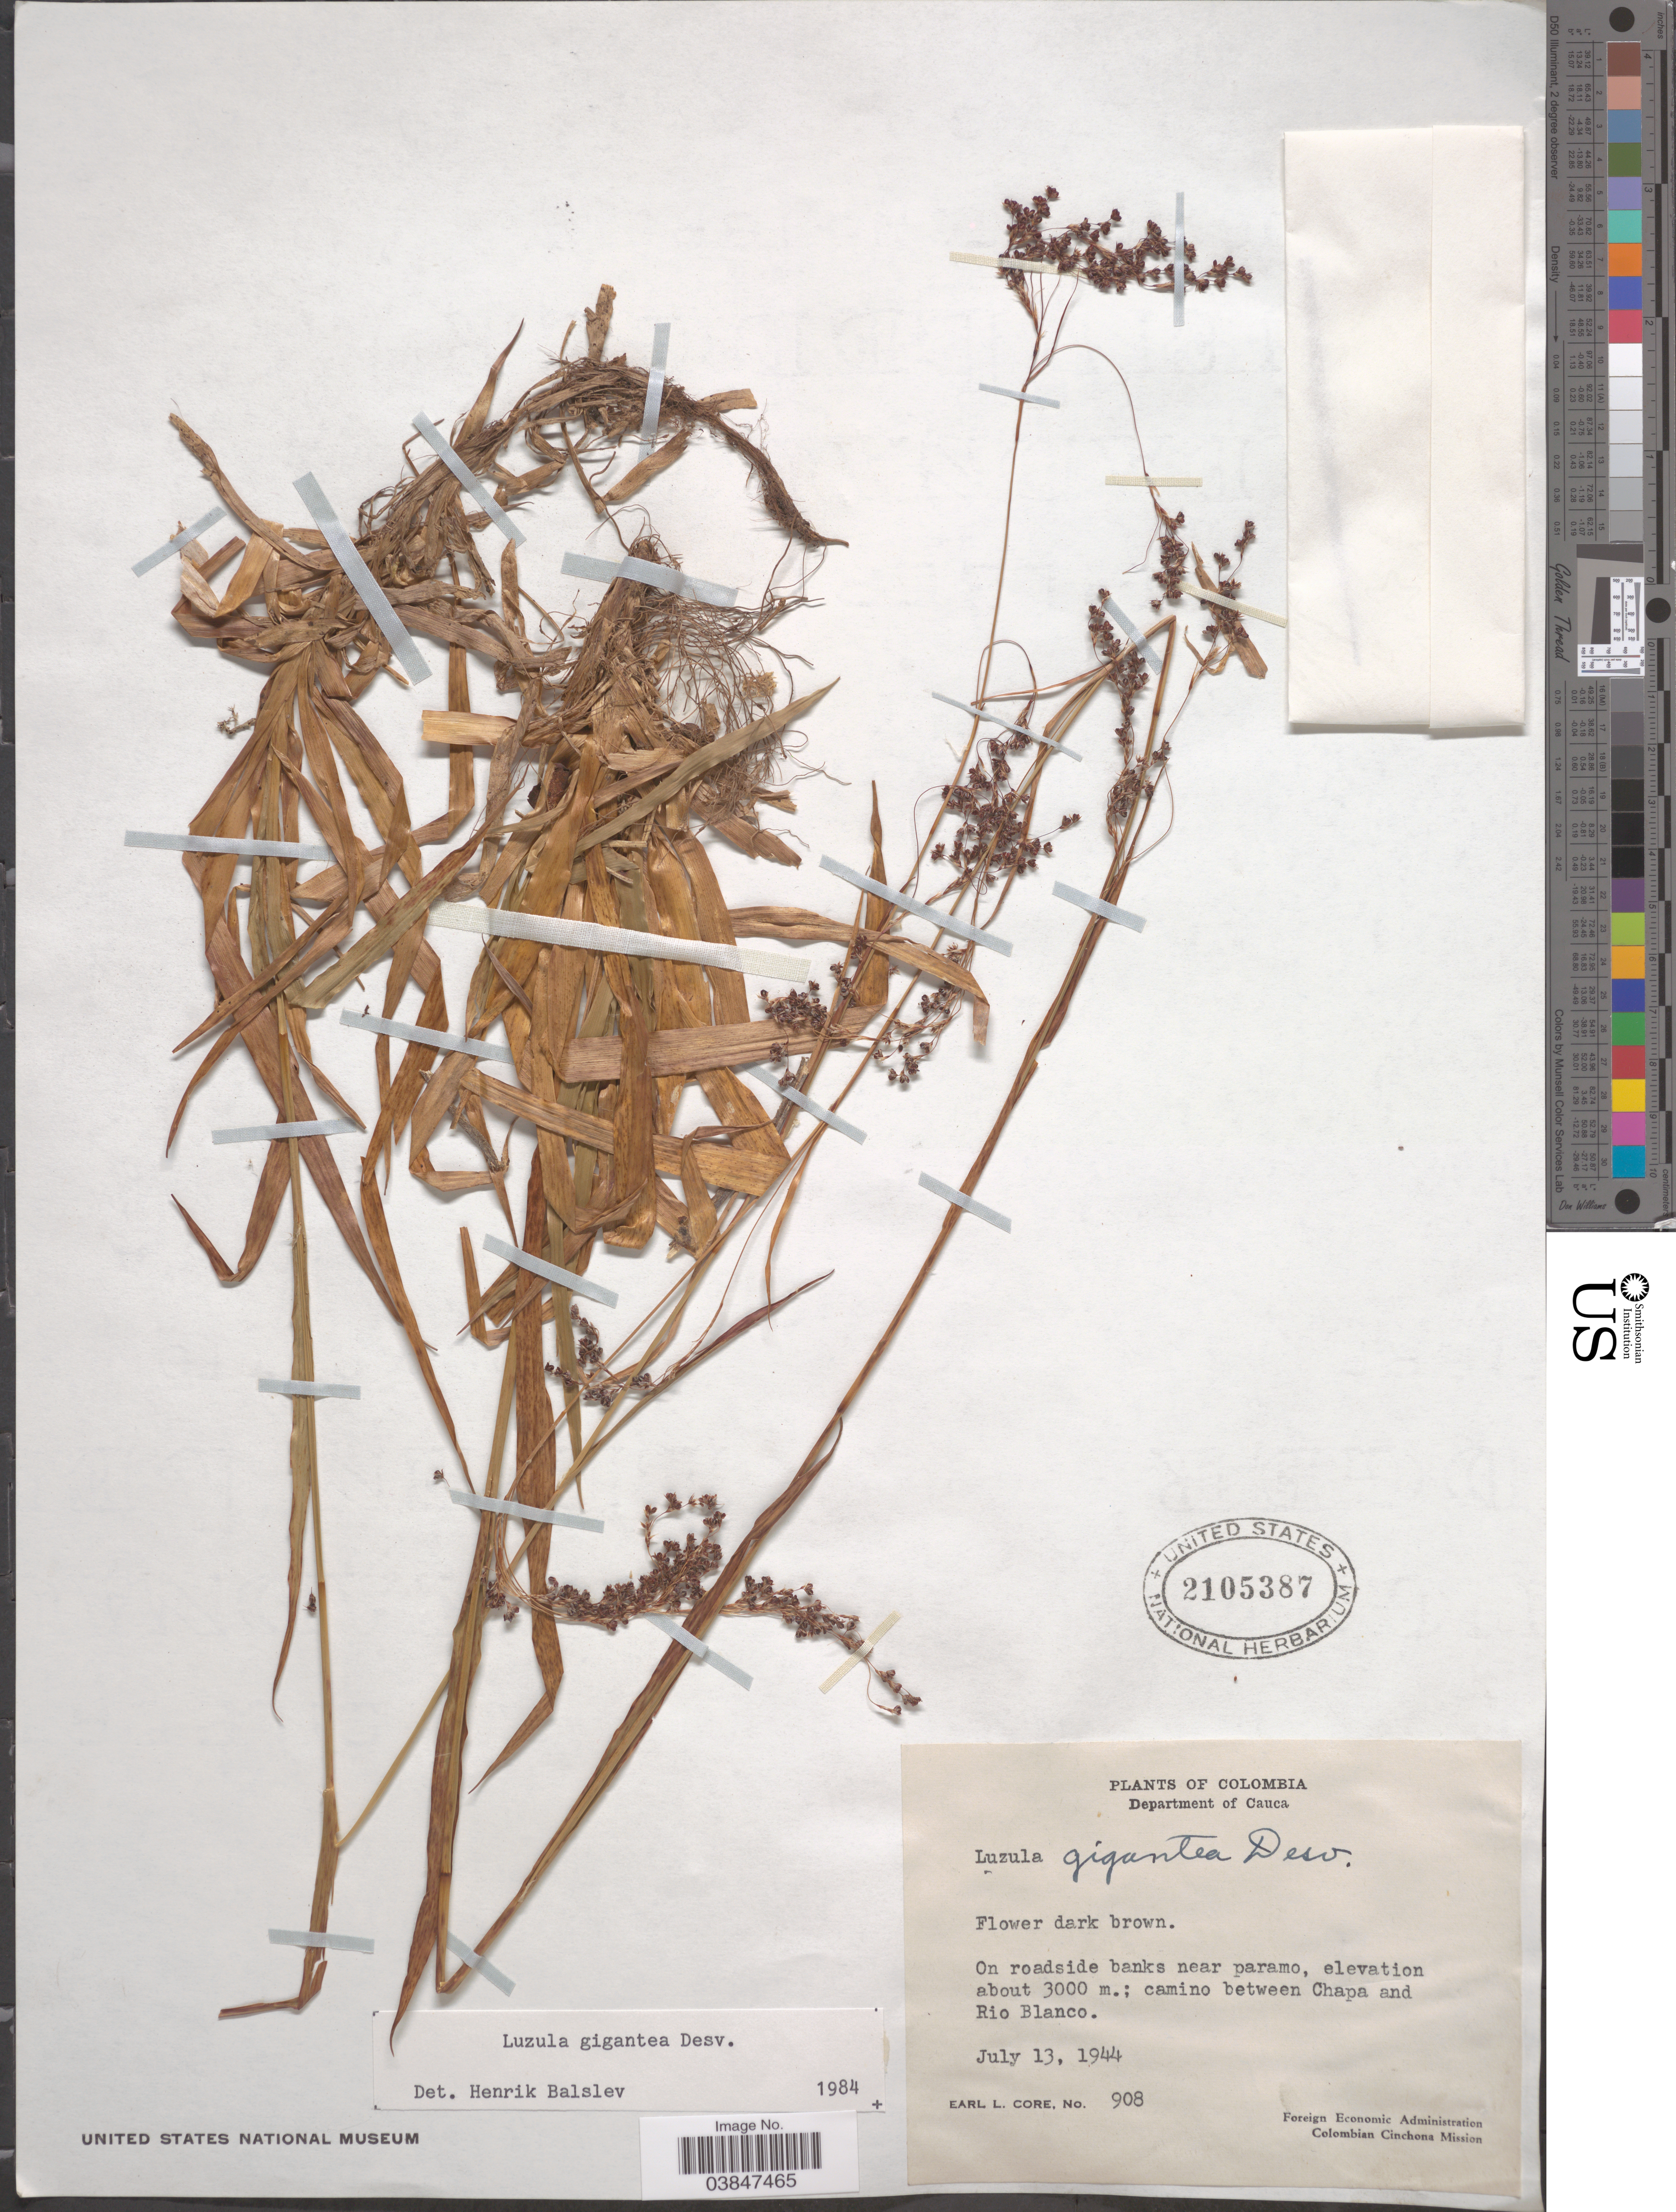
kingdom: Plantae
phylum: Tracheophyta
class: Liliopsida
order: Poales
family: Juncaceae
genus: Luzula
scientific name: Luzula gigantea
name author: Desv.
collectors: E. L. Core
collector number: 908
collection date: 1944-07-13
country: Colombia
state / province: Cauca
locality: Department of Cauca. On roadside banks near paramo. Camino between Chapa and Rio Blanco.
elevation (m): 3000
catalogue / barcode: US 2105387